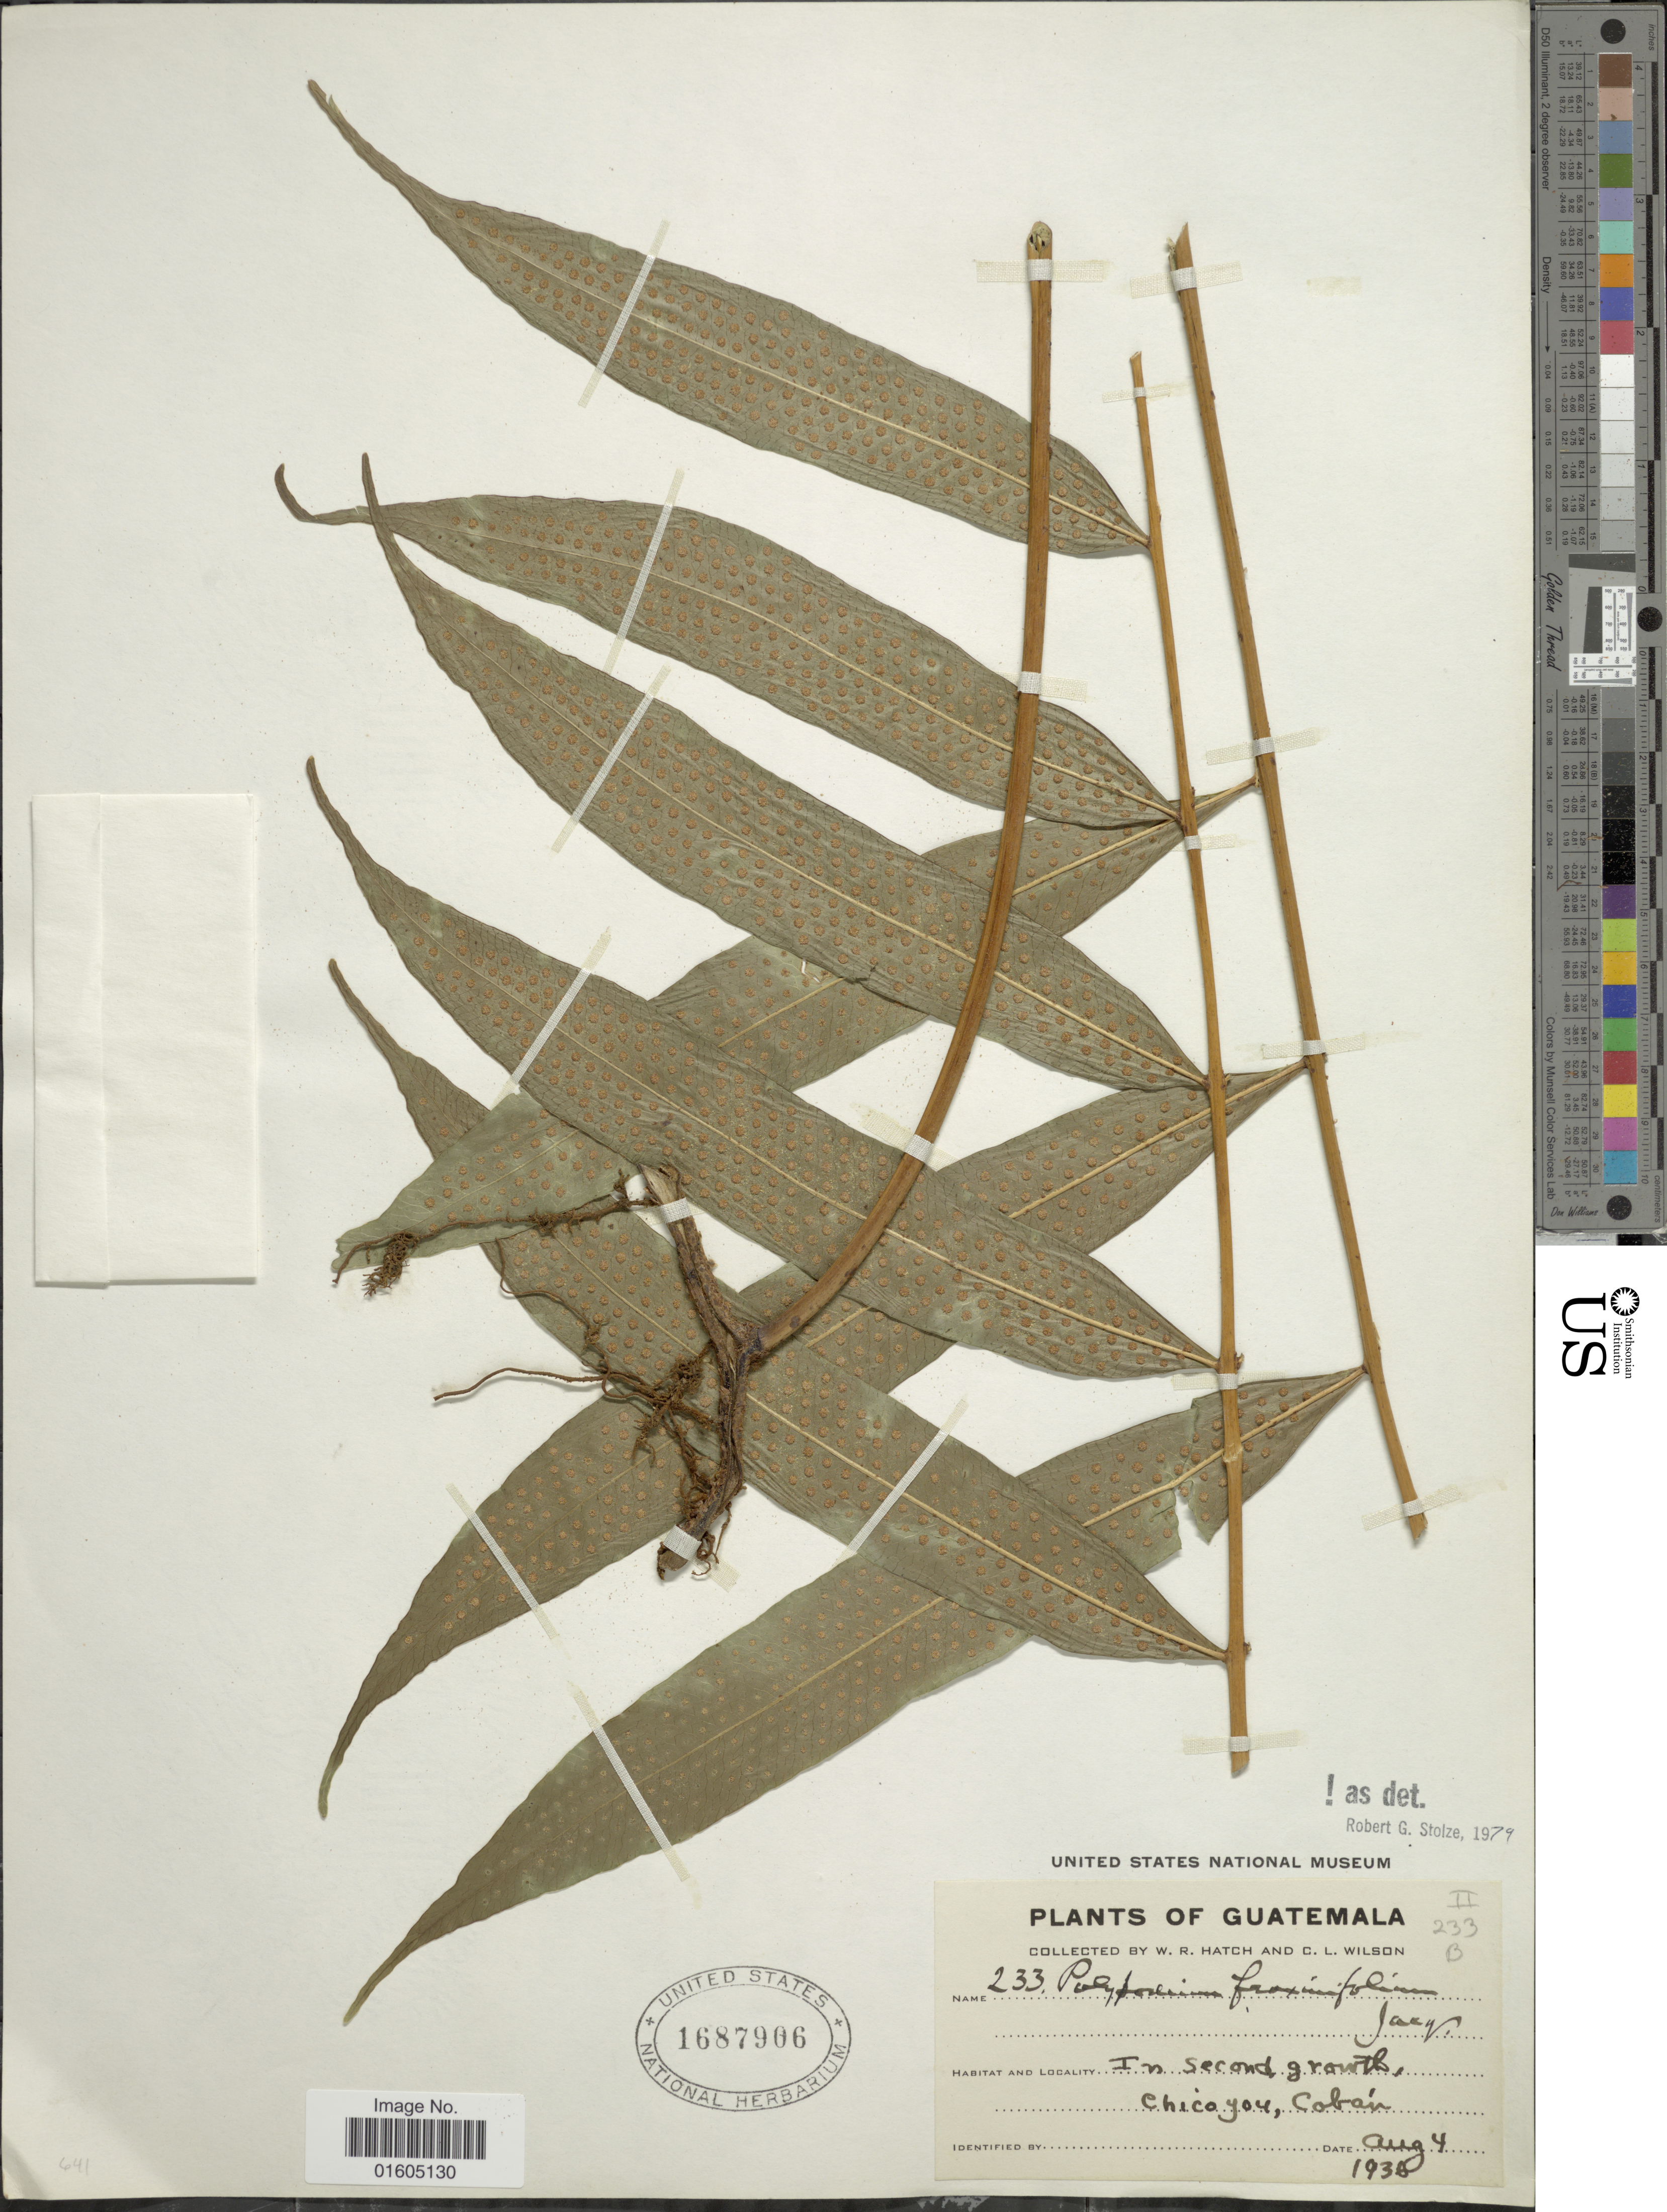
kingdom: Plantae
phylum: Tracheophyta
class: Polypodiopsida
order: Polypodiales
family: Polypodiaceae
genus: Serpocaulon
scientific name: Serpocaulon fraxinifolium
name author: (Jacq.) A.R. Sm.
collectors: W. Hatch & C. L. Wilson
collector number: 233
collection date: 1936-08-04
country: Guatemala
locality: Guatemala. In second growth. Chicayou, Coban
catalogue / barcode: US 1687906